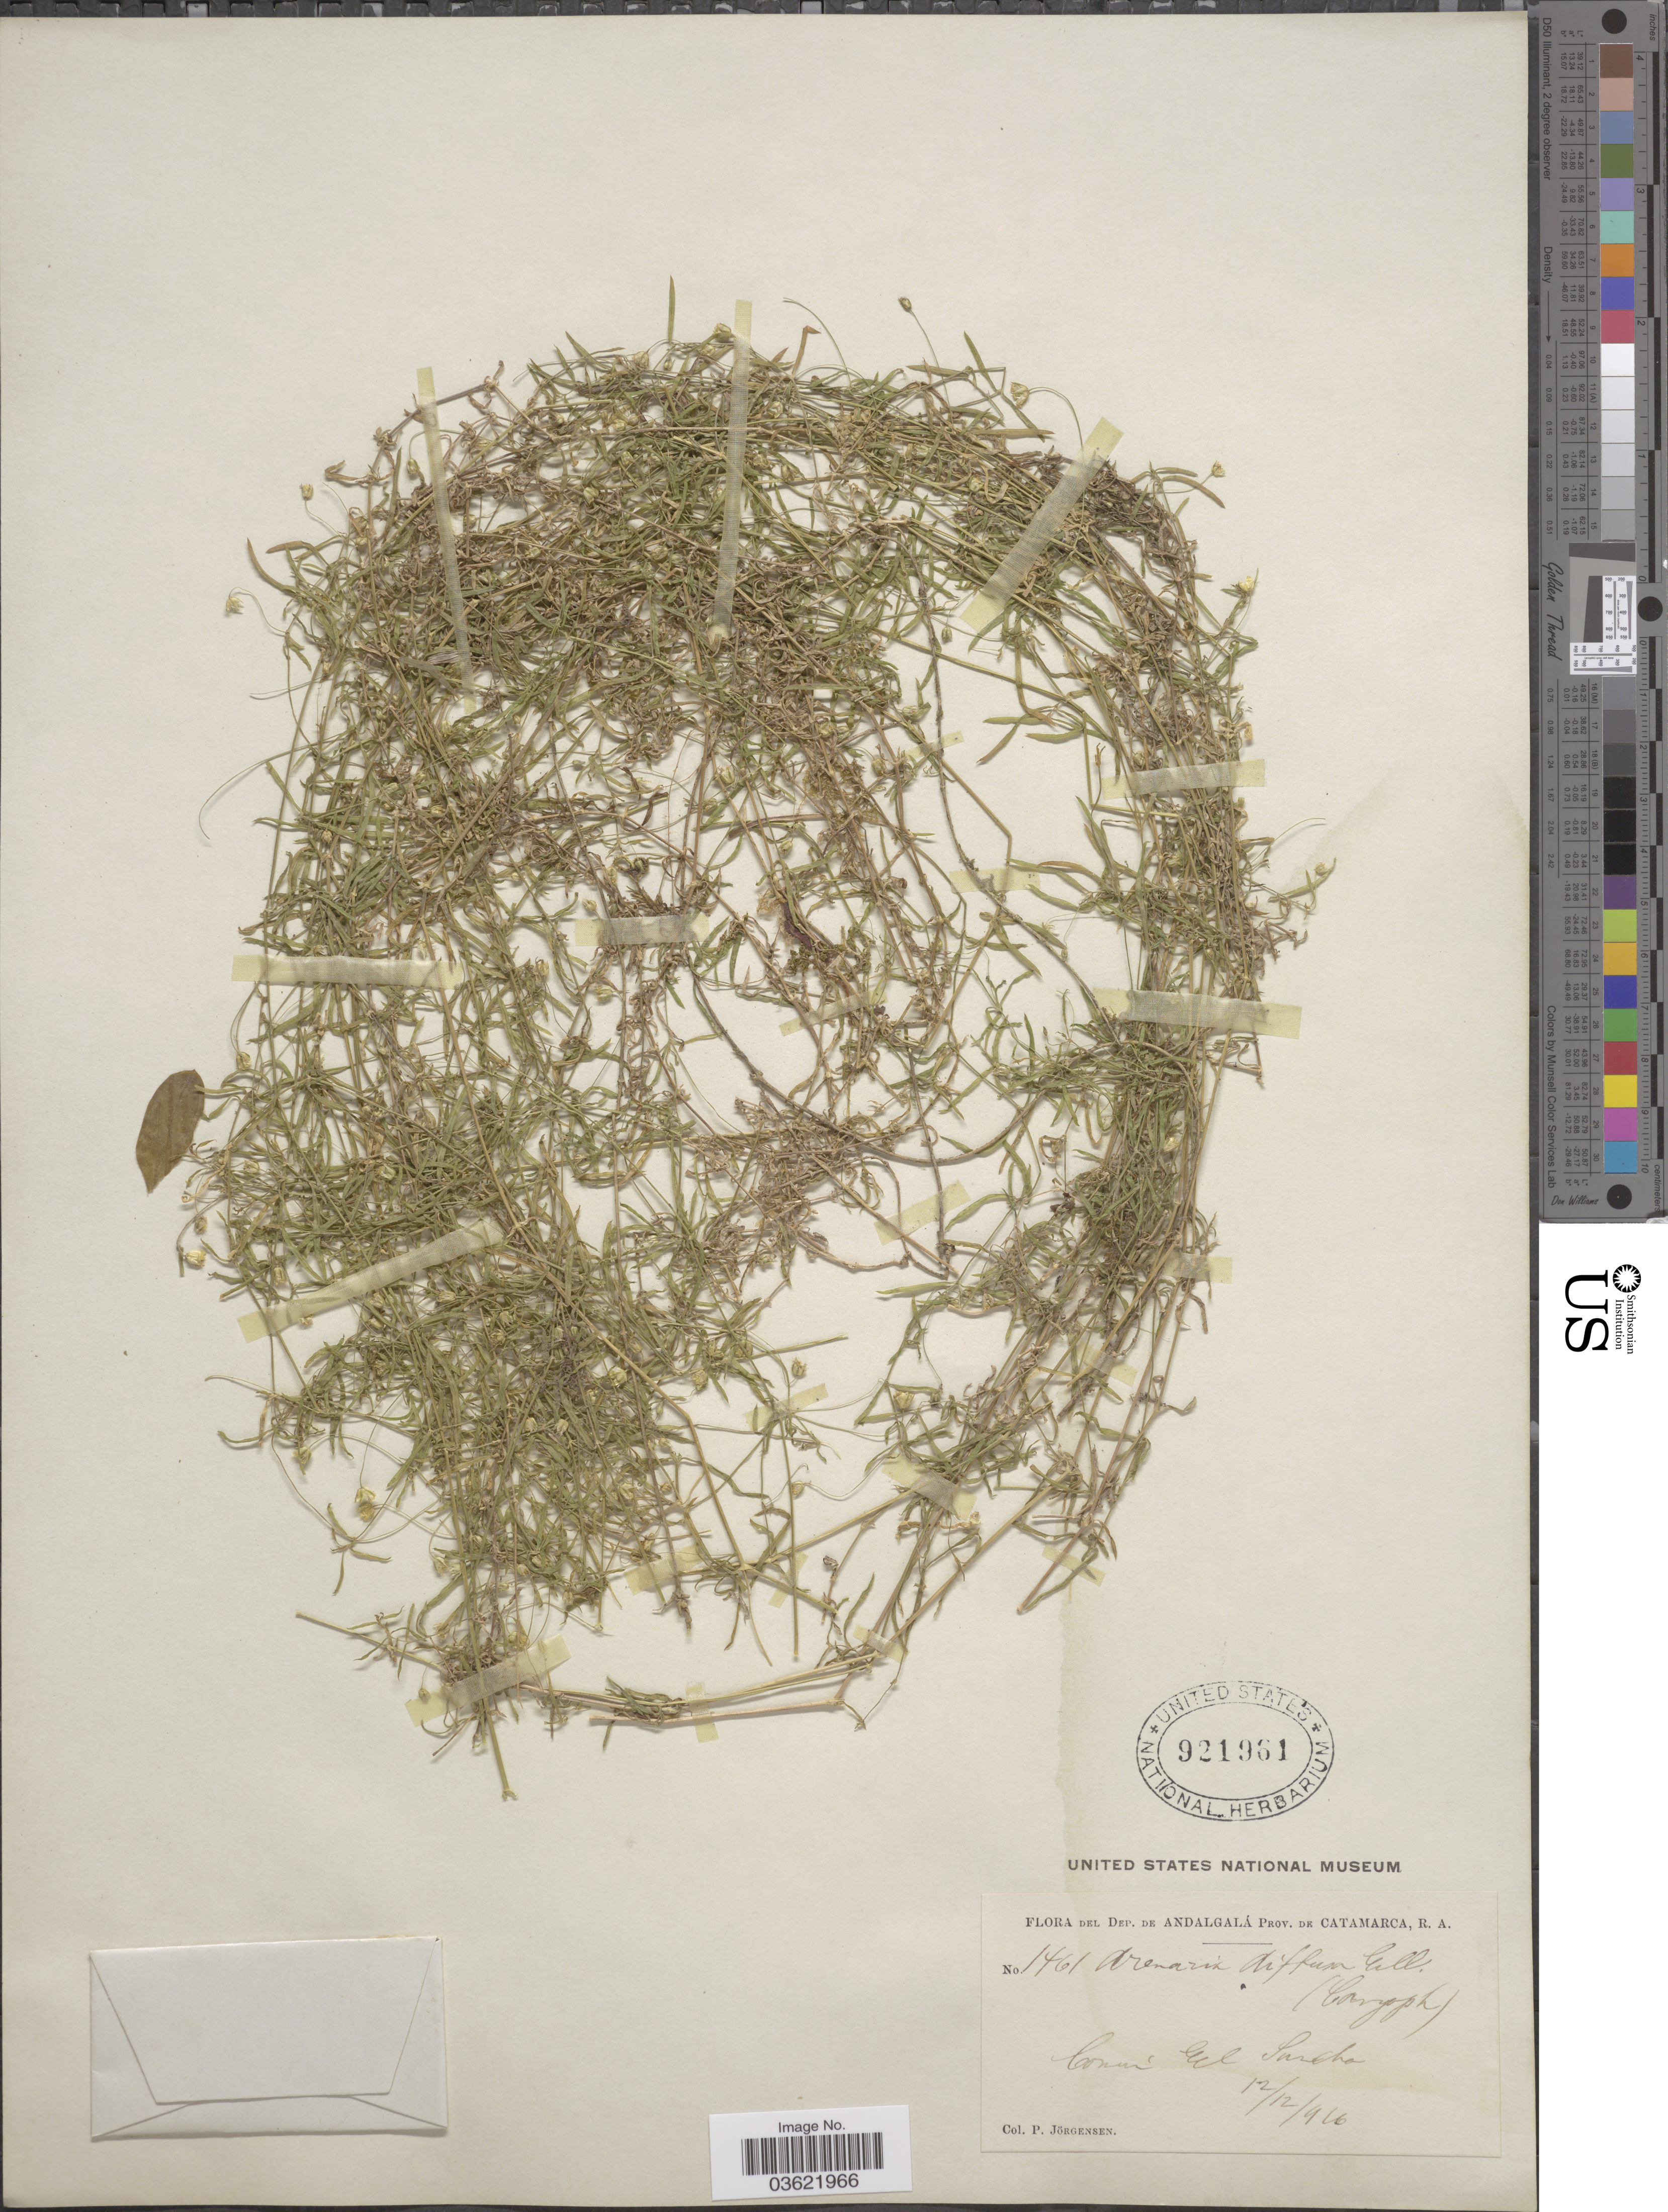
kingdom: Plantae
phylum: Tracheophyta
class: Magnoliopsida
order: Caryophyllales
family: Caryophyllaceae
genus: Arenaria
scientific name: Arenaria lanuginosa var. megalantha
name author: Rohrb.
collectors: P. Jörgensen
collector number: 1461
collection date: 1916-12-12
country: Argentina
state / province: Catamarca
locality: Dep. de Andalgalá. Comun El Suncho.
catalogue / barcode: US 921961